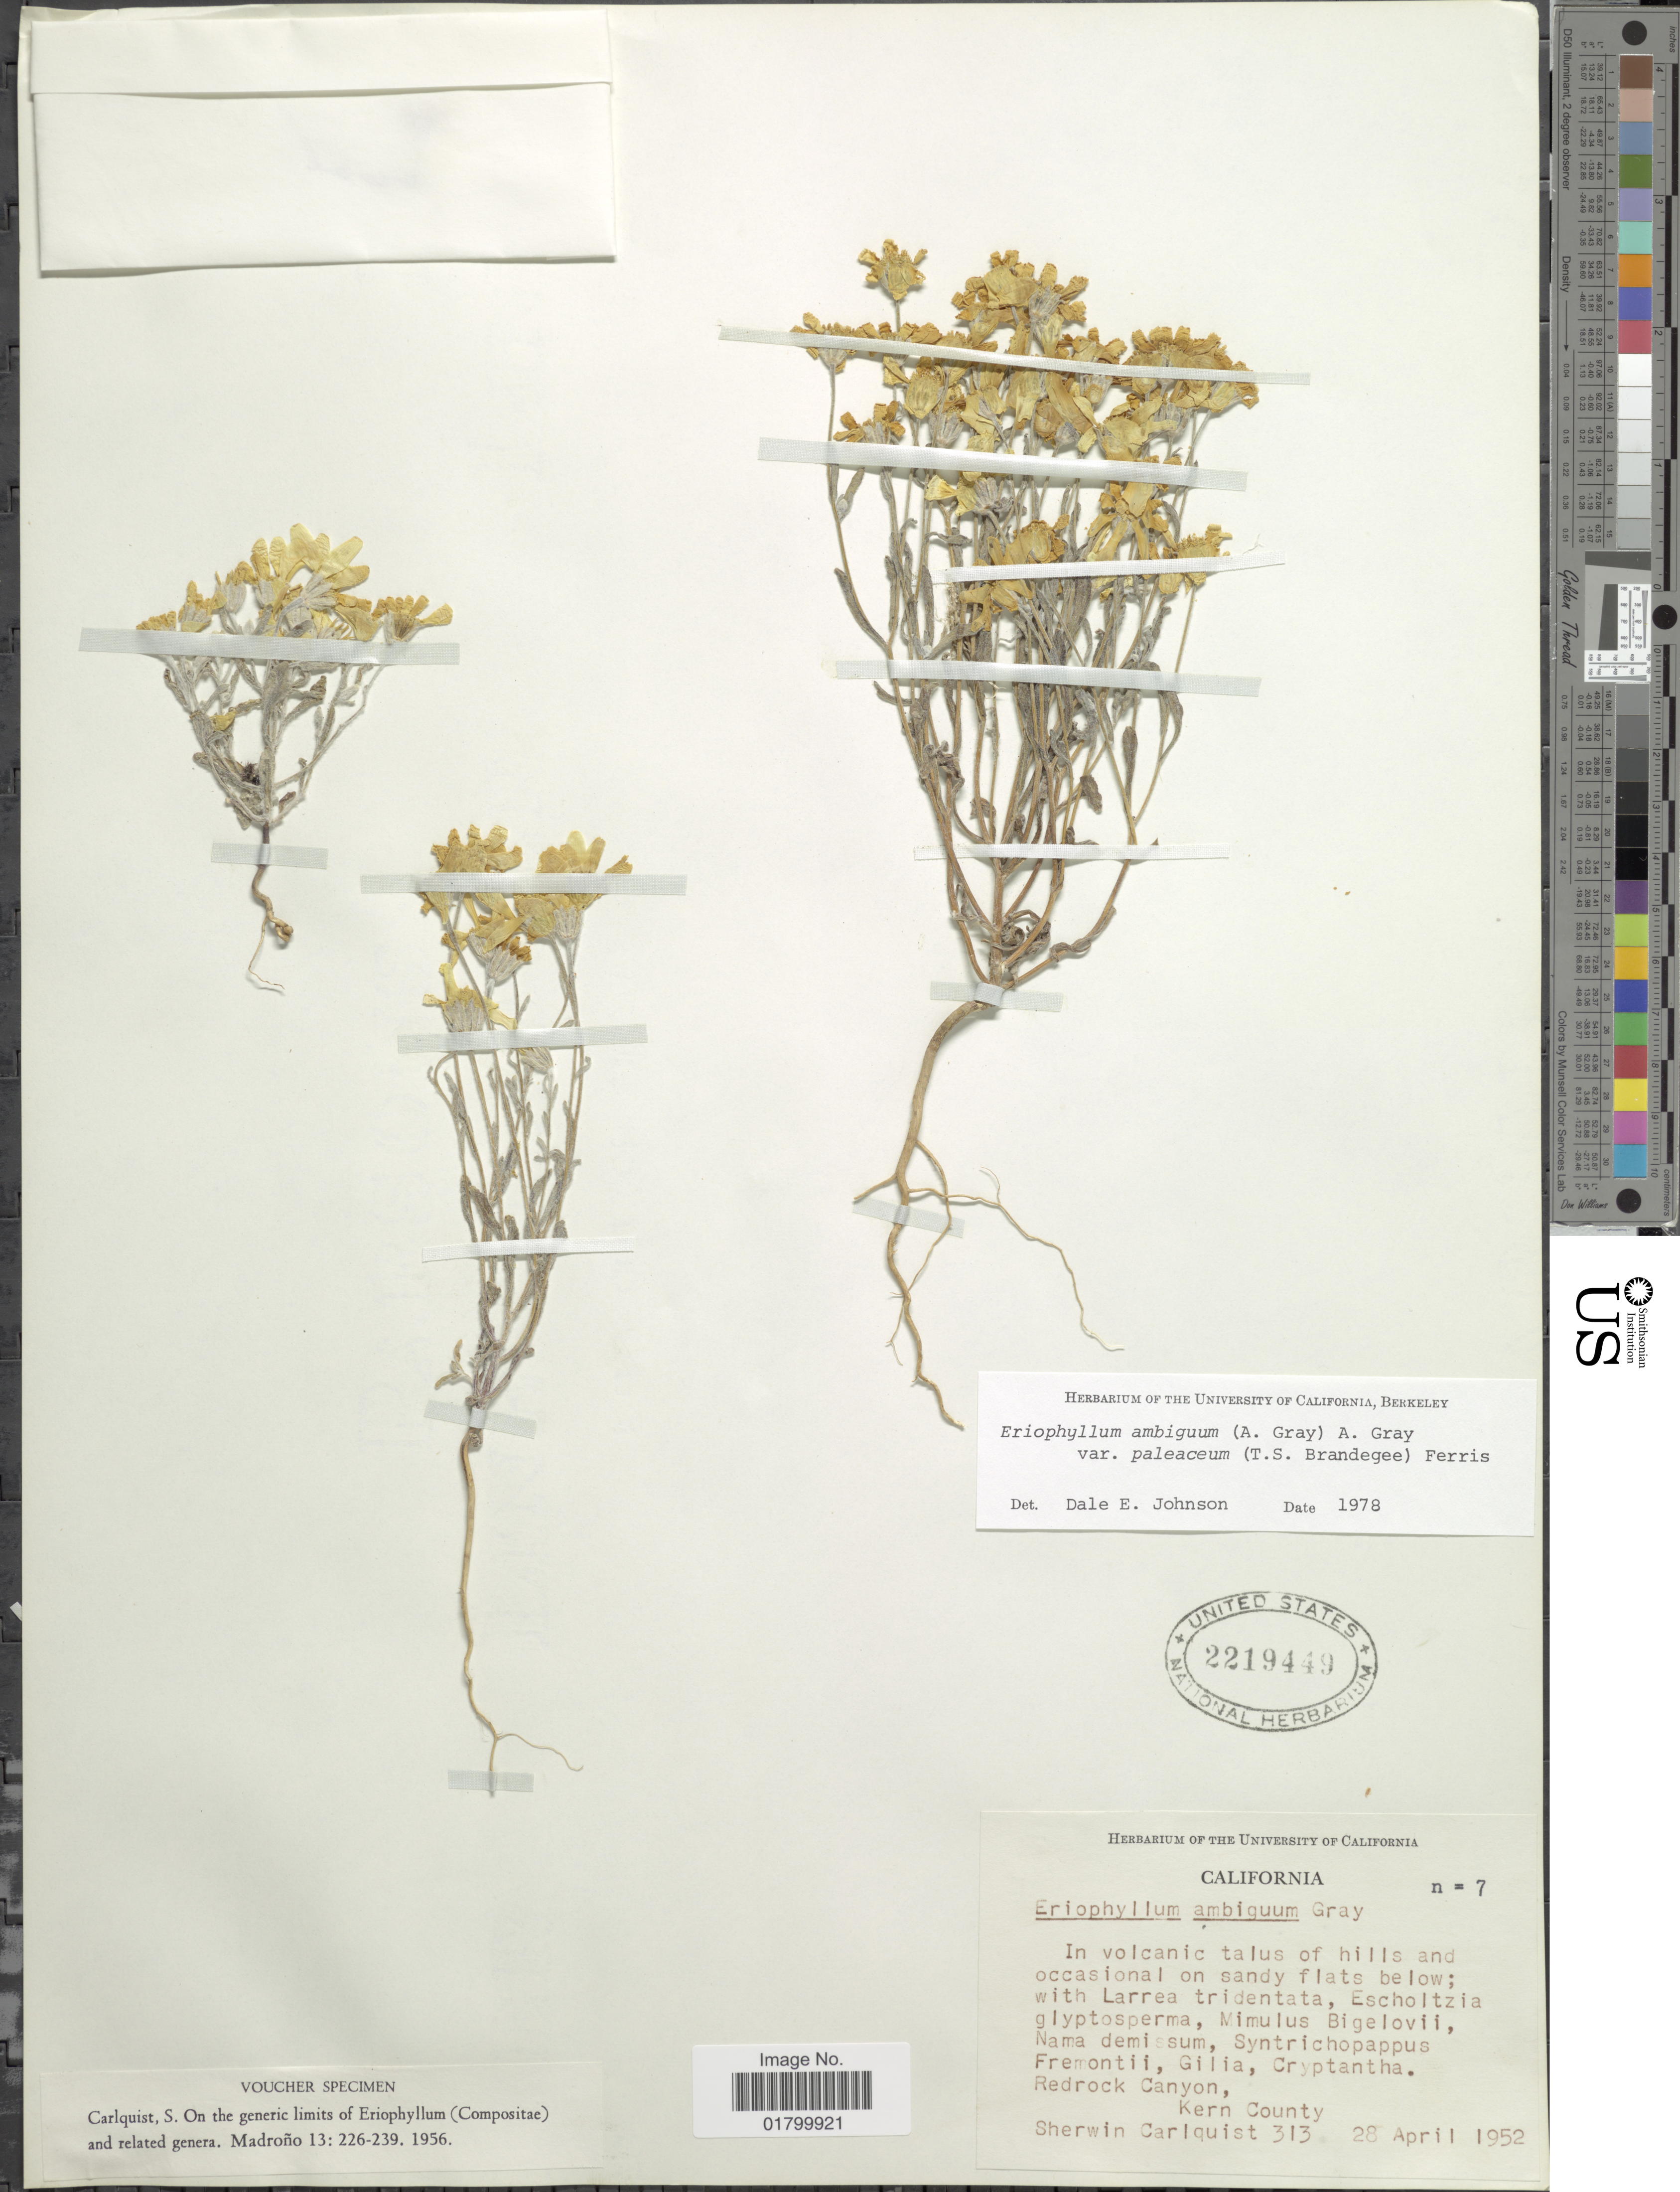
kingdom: Plantae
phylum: Tracheophyta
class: Magnoliopsida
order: Asterales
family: Asteraceae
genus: Eriophyllum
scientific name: Eriophyllum ambiguum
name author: (A. Gray) A. Gray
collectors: S. Carlquist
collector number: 313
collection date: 1952-04-28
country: United States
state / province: California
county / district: Kern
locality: Redrock Canyon, Kern County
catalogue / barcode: US 2219449